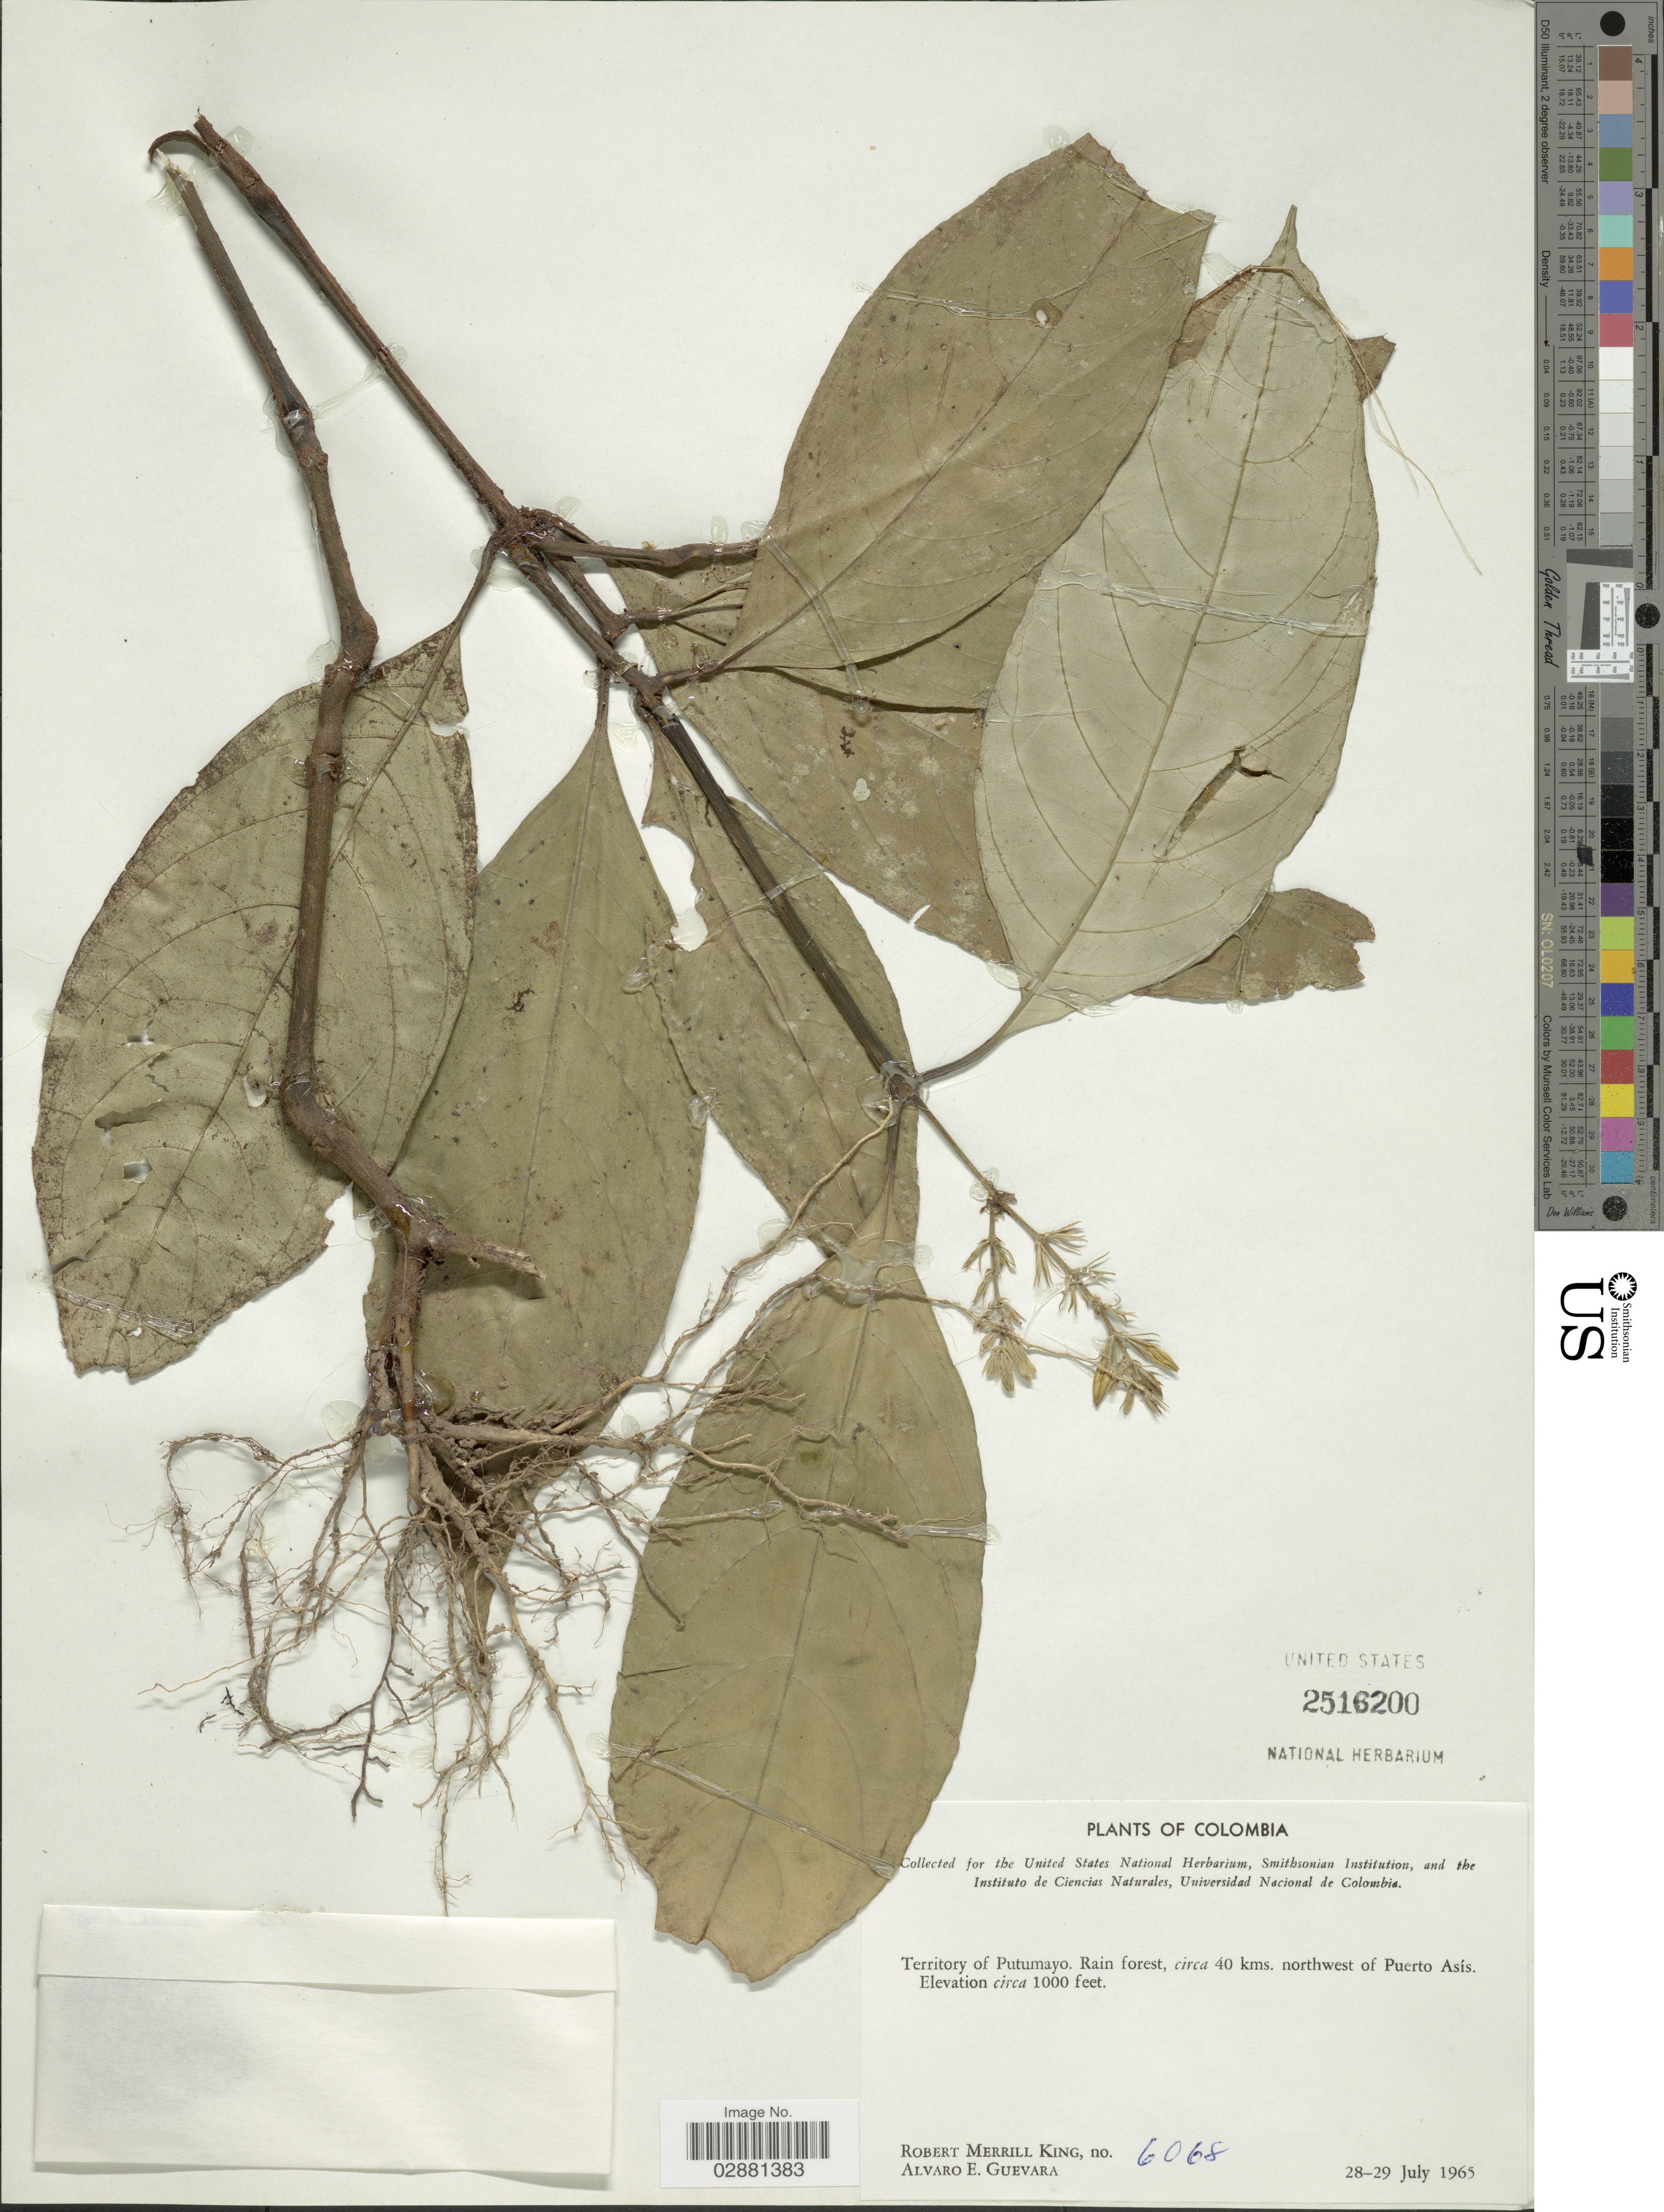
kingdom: Plantae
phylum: Tracheophyta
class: Magnoliopsida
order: Lamiales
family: Acanthaceae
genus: Justicia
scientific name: Justicia sp.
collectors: R. M. King & A. E. Guevara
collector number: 6068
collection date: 1965-07-28/1965-07-29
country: Colombia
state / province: Putumayo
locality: Territory of Putumayo, Rain forest, circa 40 kms. northwest of Puerto Asis.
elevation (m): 305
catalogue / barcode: US 2516200